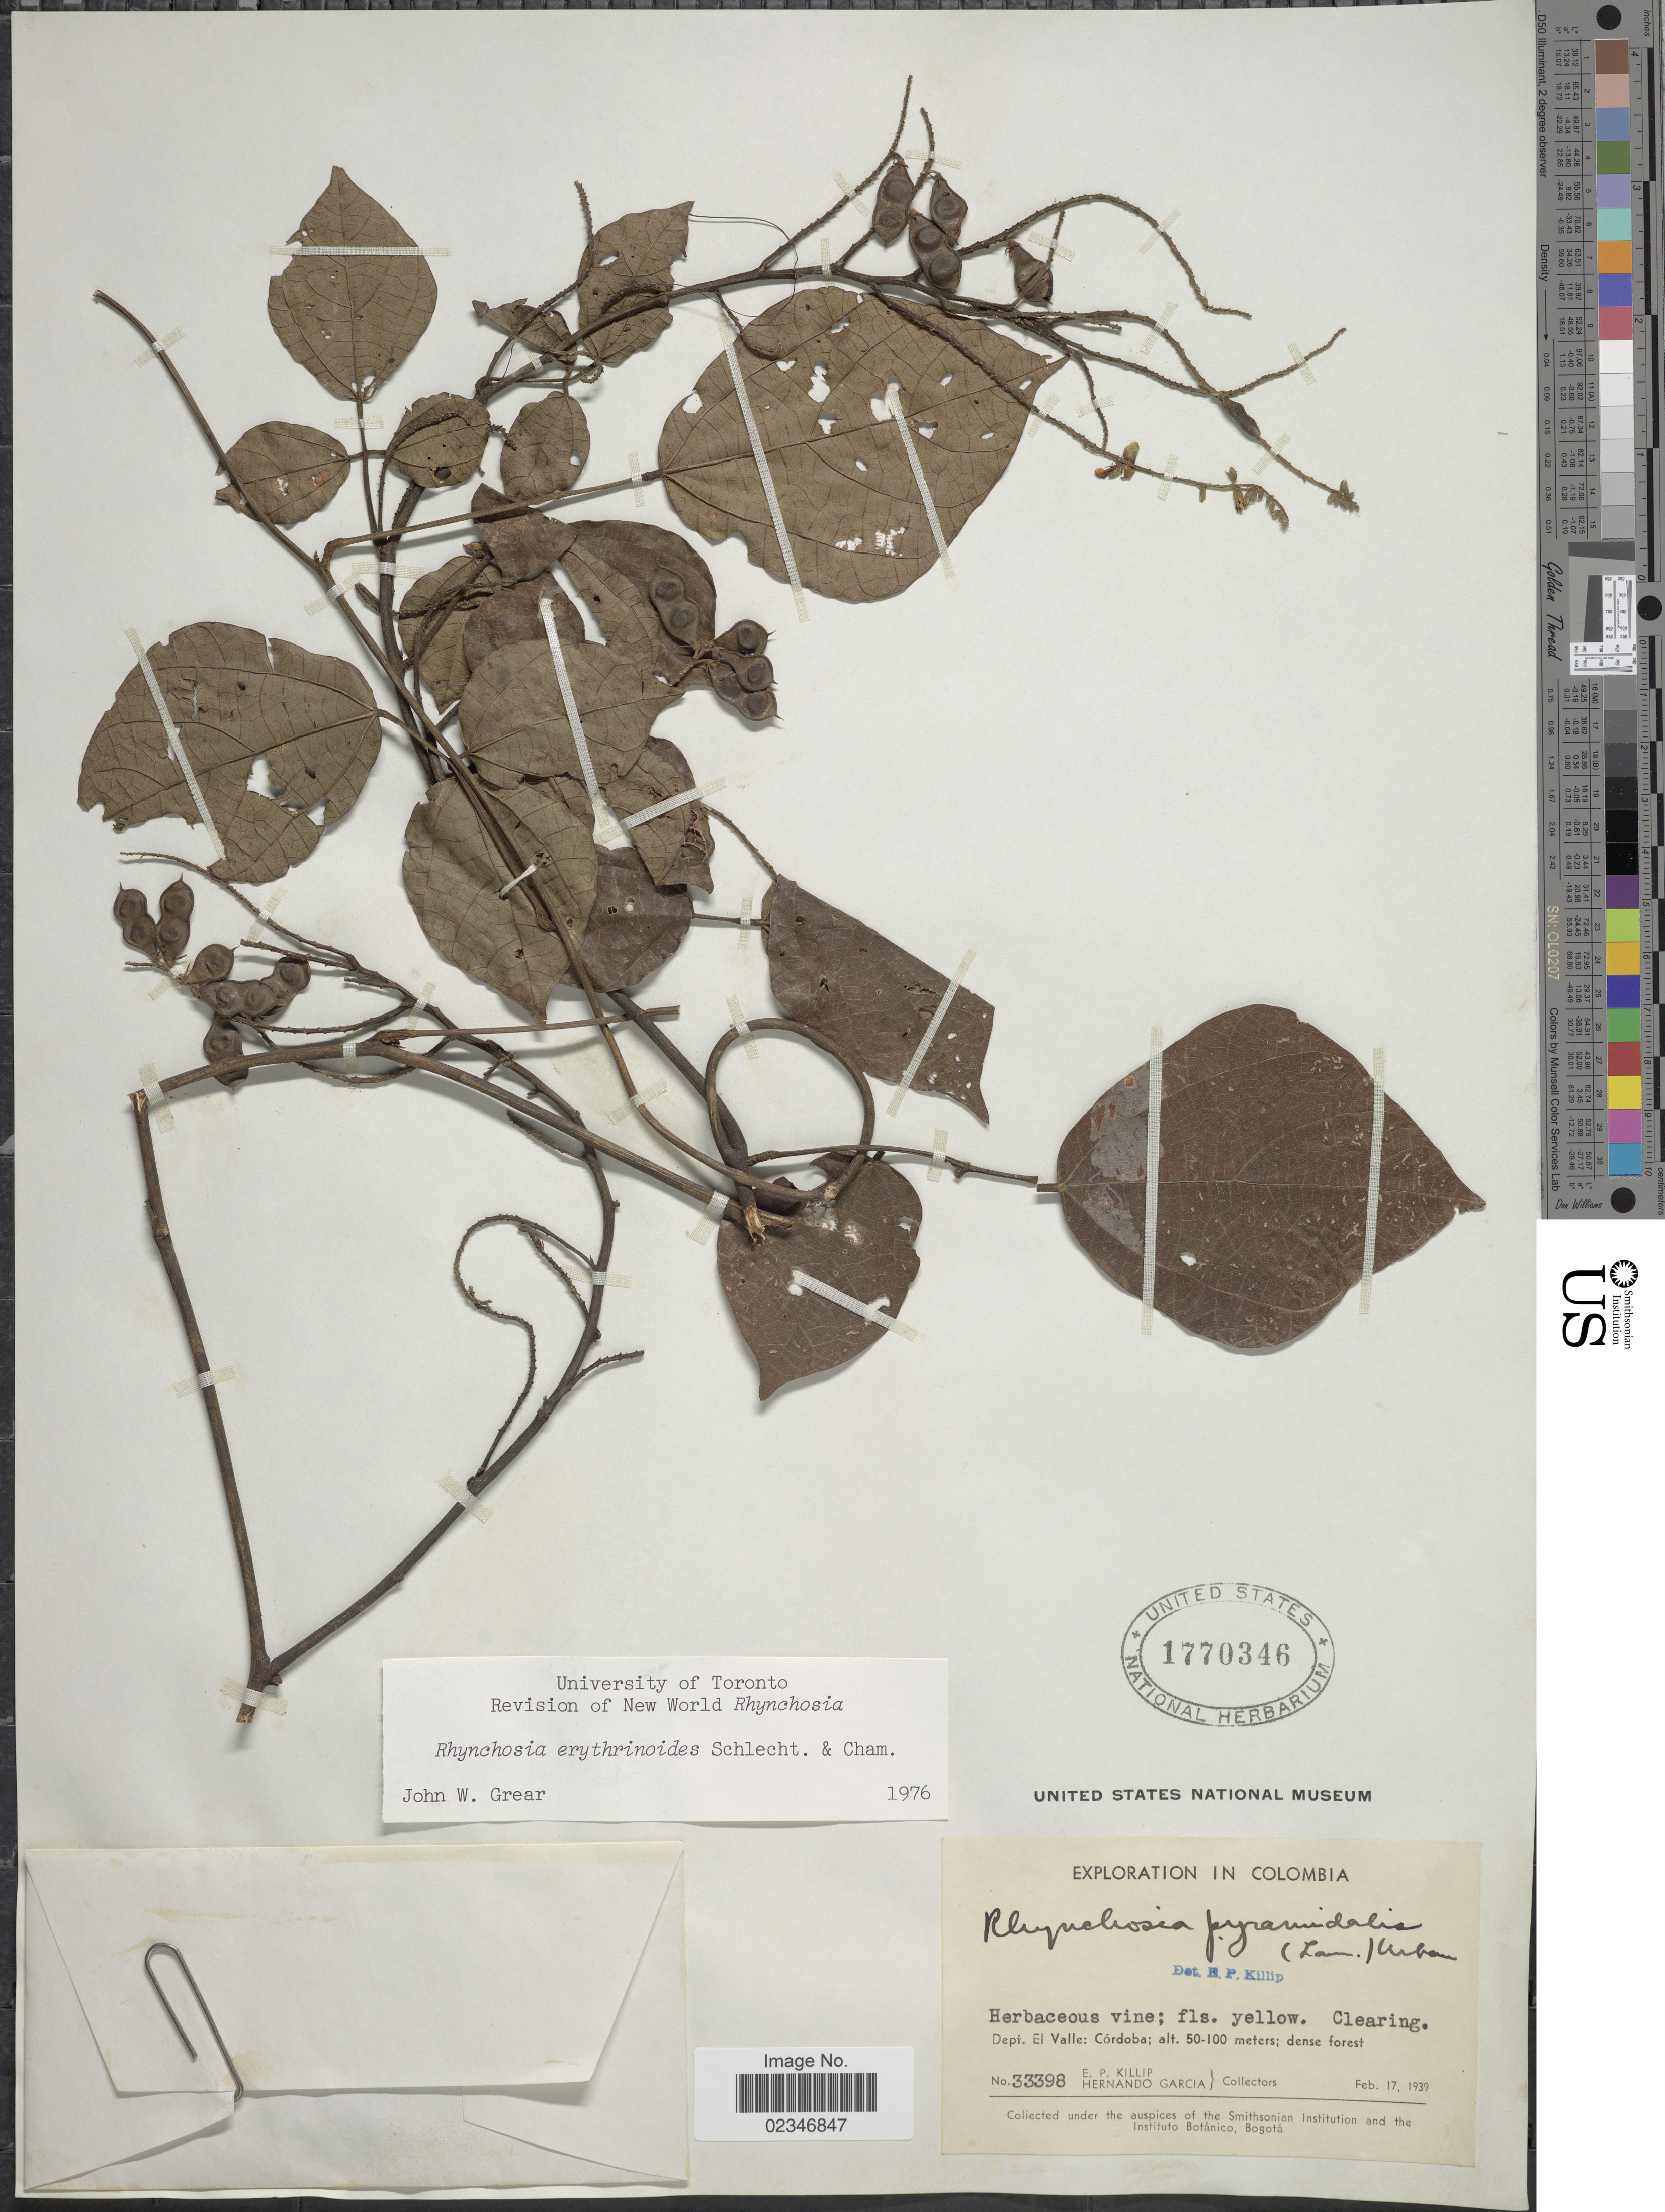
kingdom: Plantae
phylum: Tracheophyta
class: Magnoliopsida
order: Fabales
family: Fabaceae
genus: Rhynchosia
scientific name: Rhynchosia erythrinoides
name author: Schltdl. & Cham.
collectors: E. P. Killip & H. Garcia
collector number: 33398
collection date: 1939-02-17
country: Colombia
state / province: Valle del Cauca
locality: Dept. El Valle: Cordoba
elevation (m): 50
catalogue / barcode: US 1770346